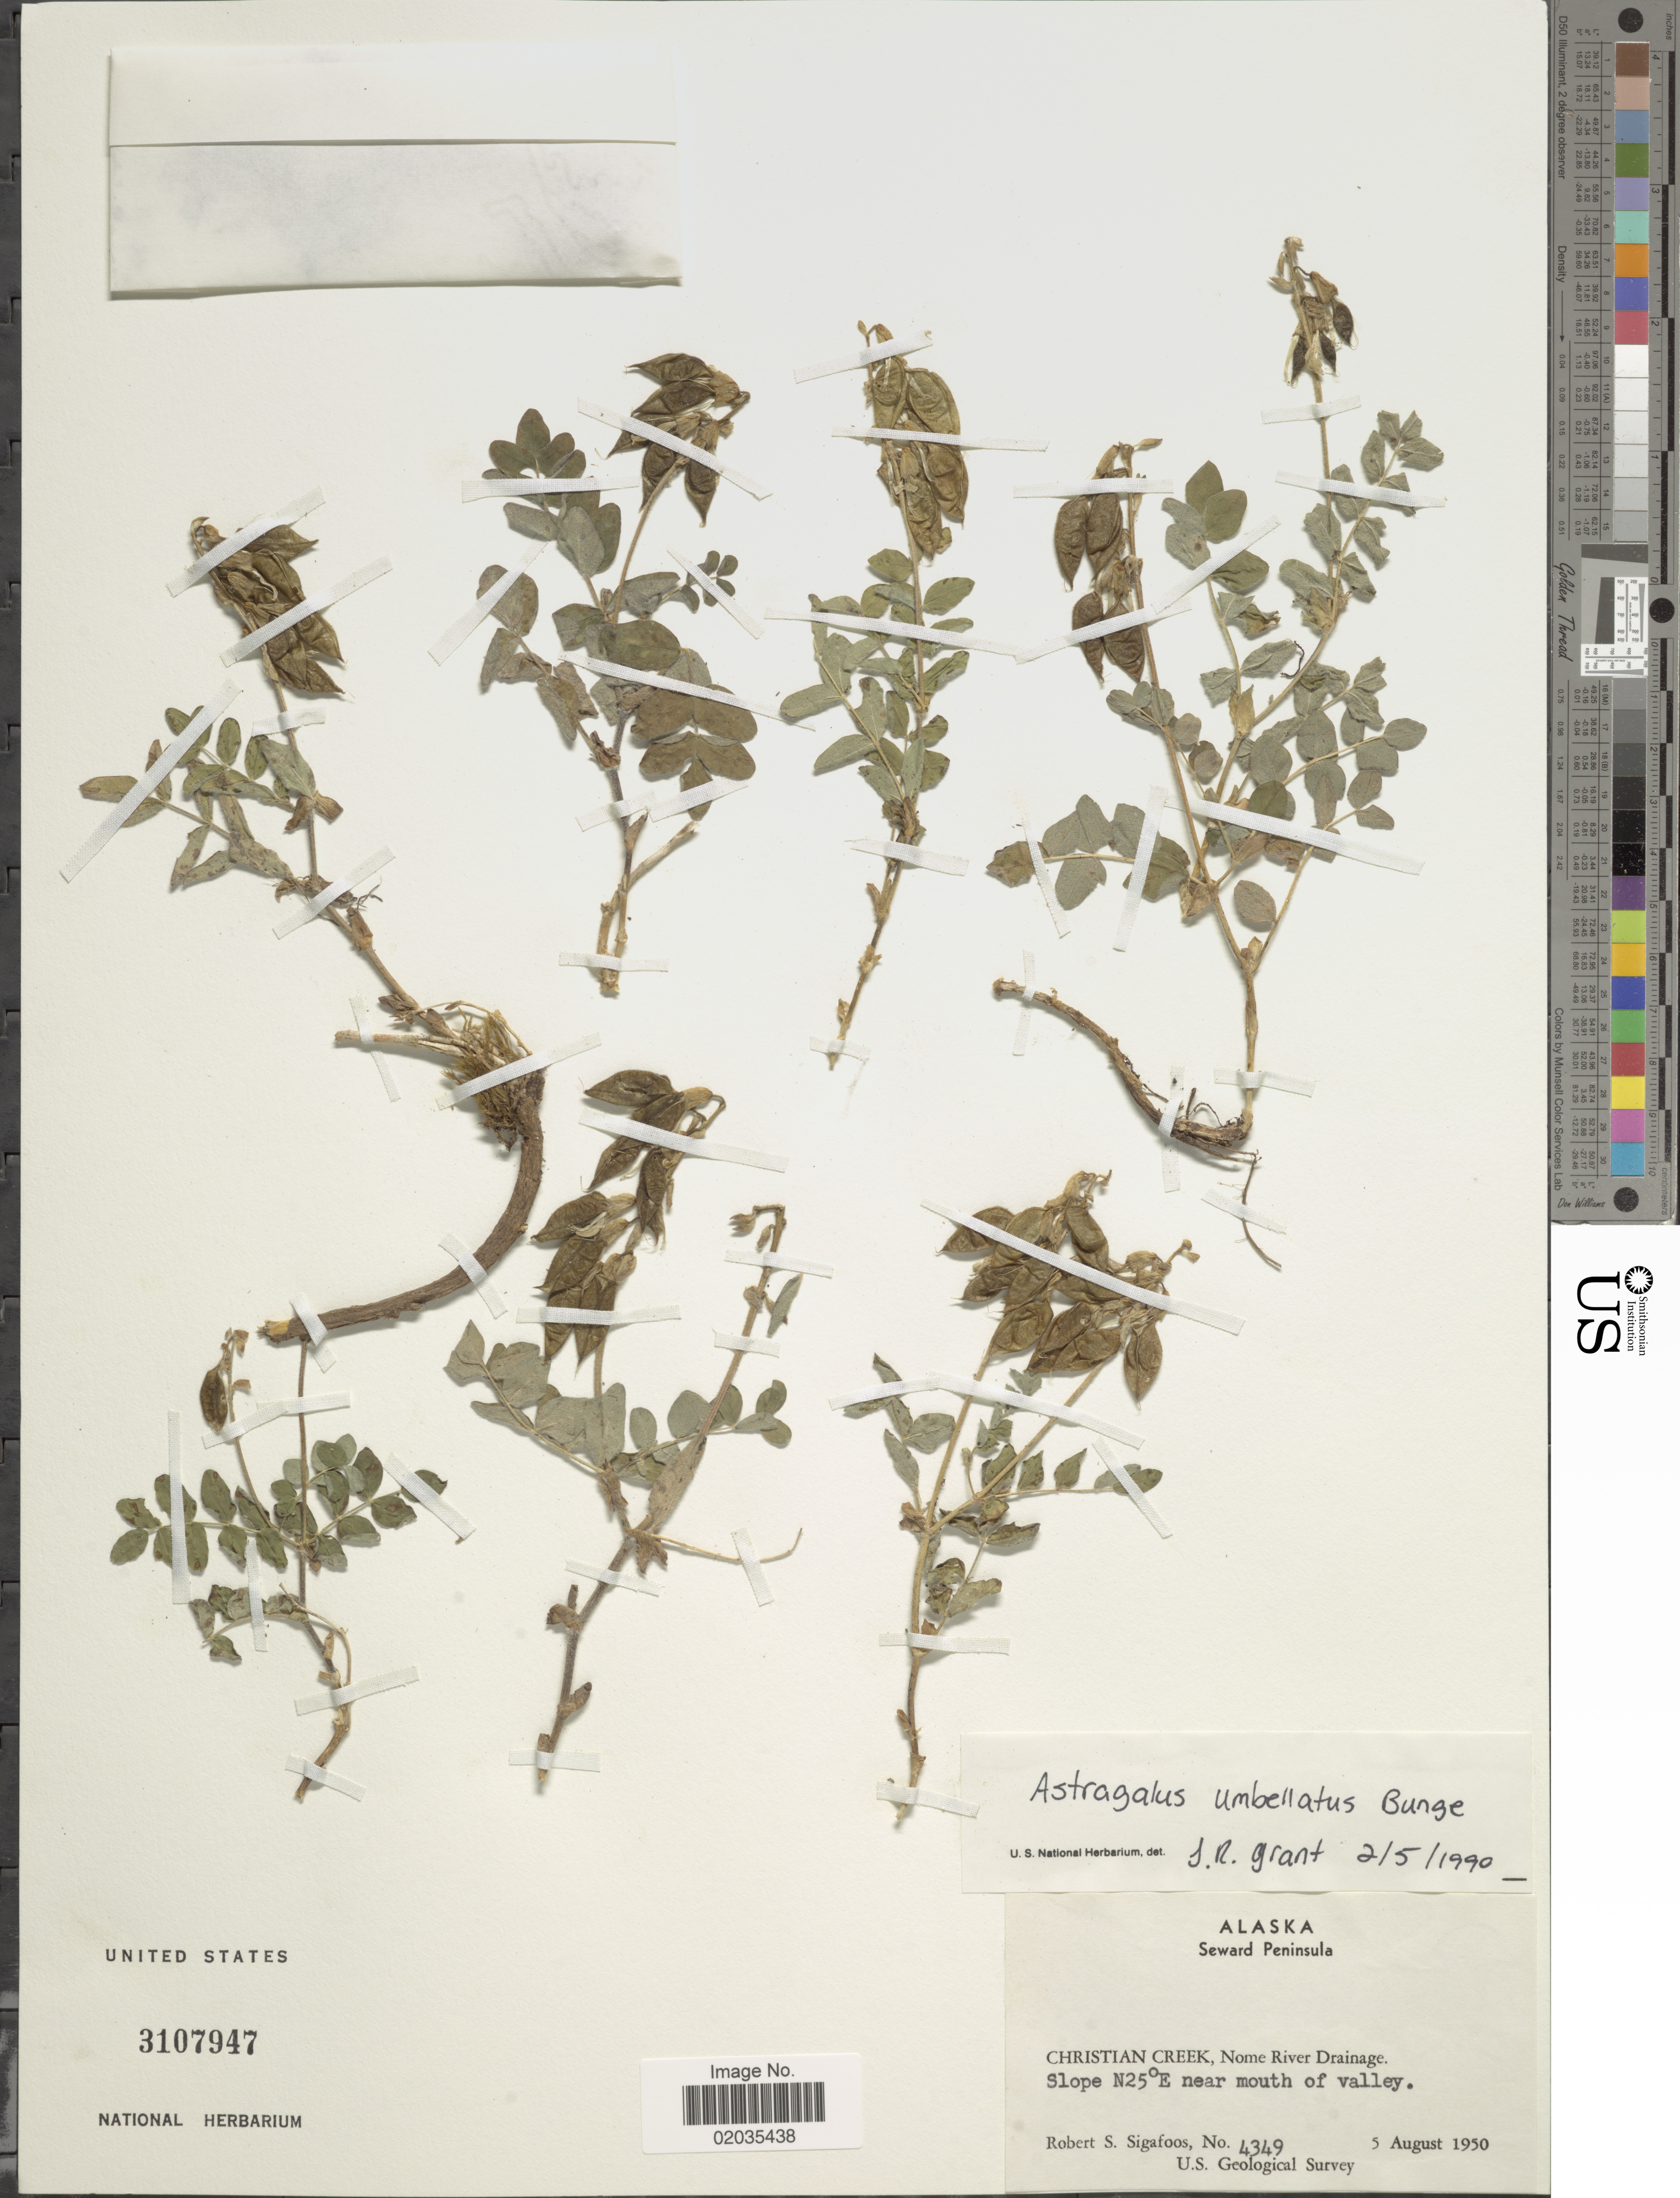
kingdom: Plantae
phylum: Tracheophyta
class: Magnoliopsida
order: Fabales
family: Fabaceae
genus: Astragalus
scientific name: Astragalus umbellatus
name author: Bunge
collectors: R. Sigafoos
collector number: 4349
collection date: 1950-08-05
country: United States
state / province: Alaska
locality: Seward Peninsula. Christian Creek, Nome River Drainage.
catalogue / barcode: US 3107947